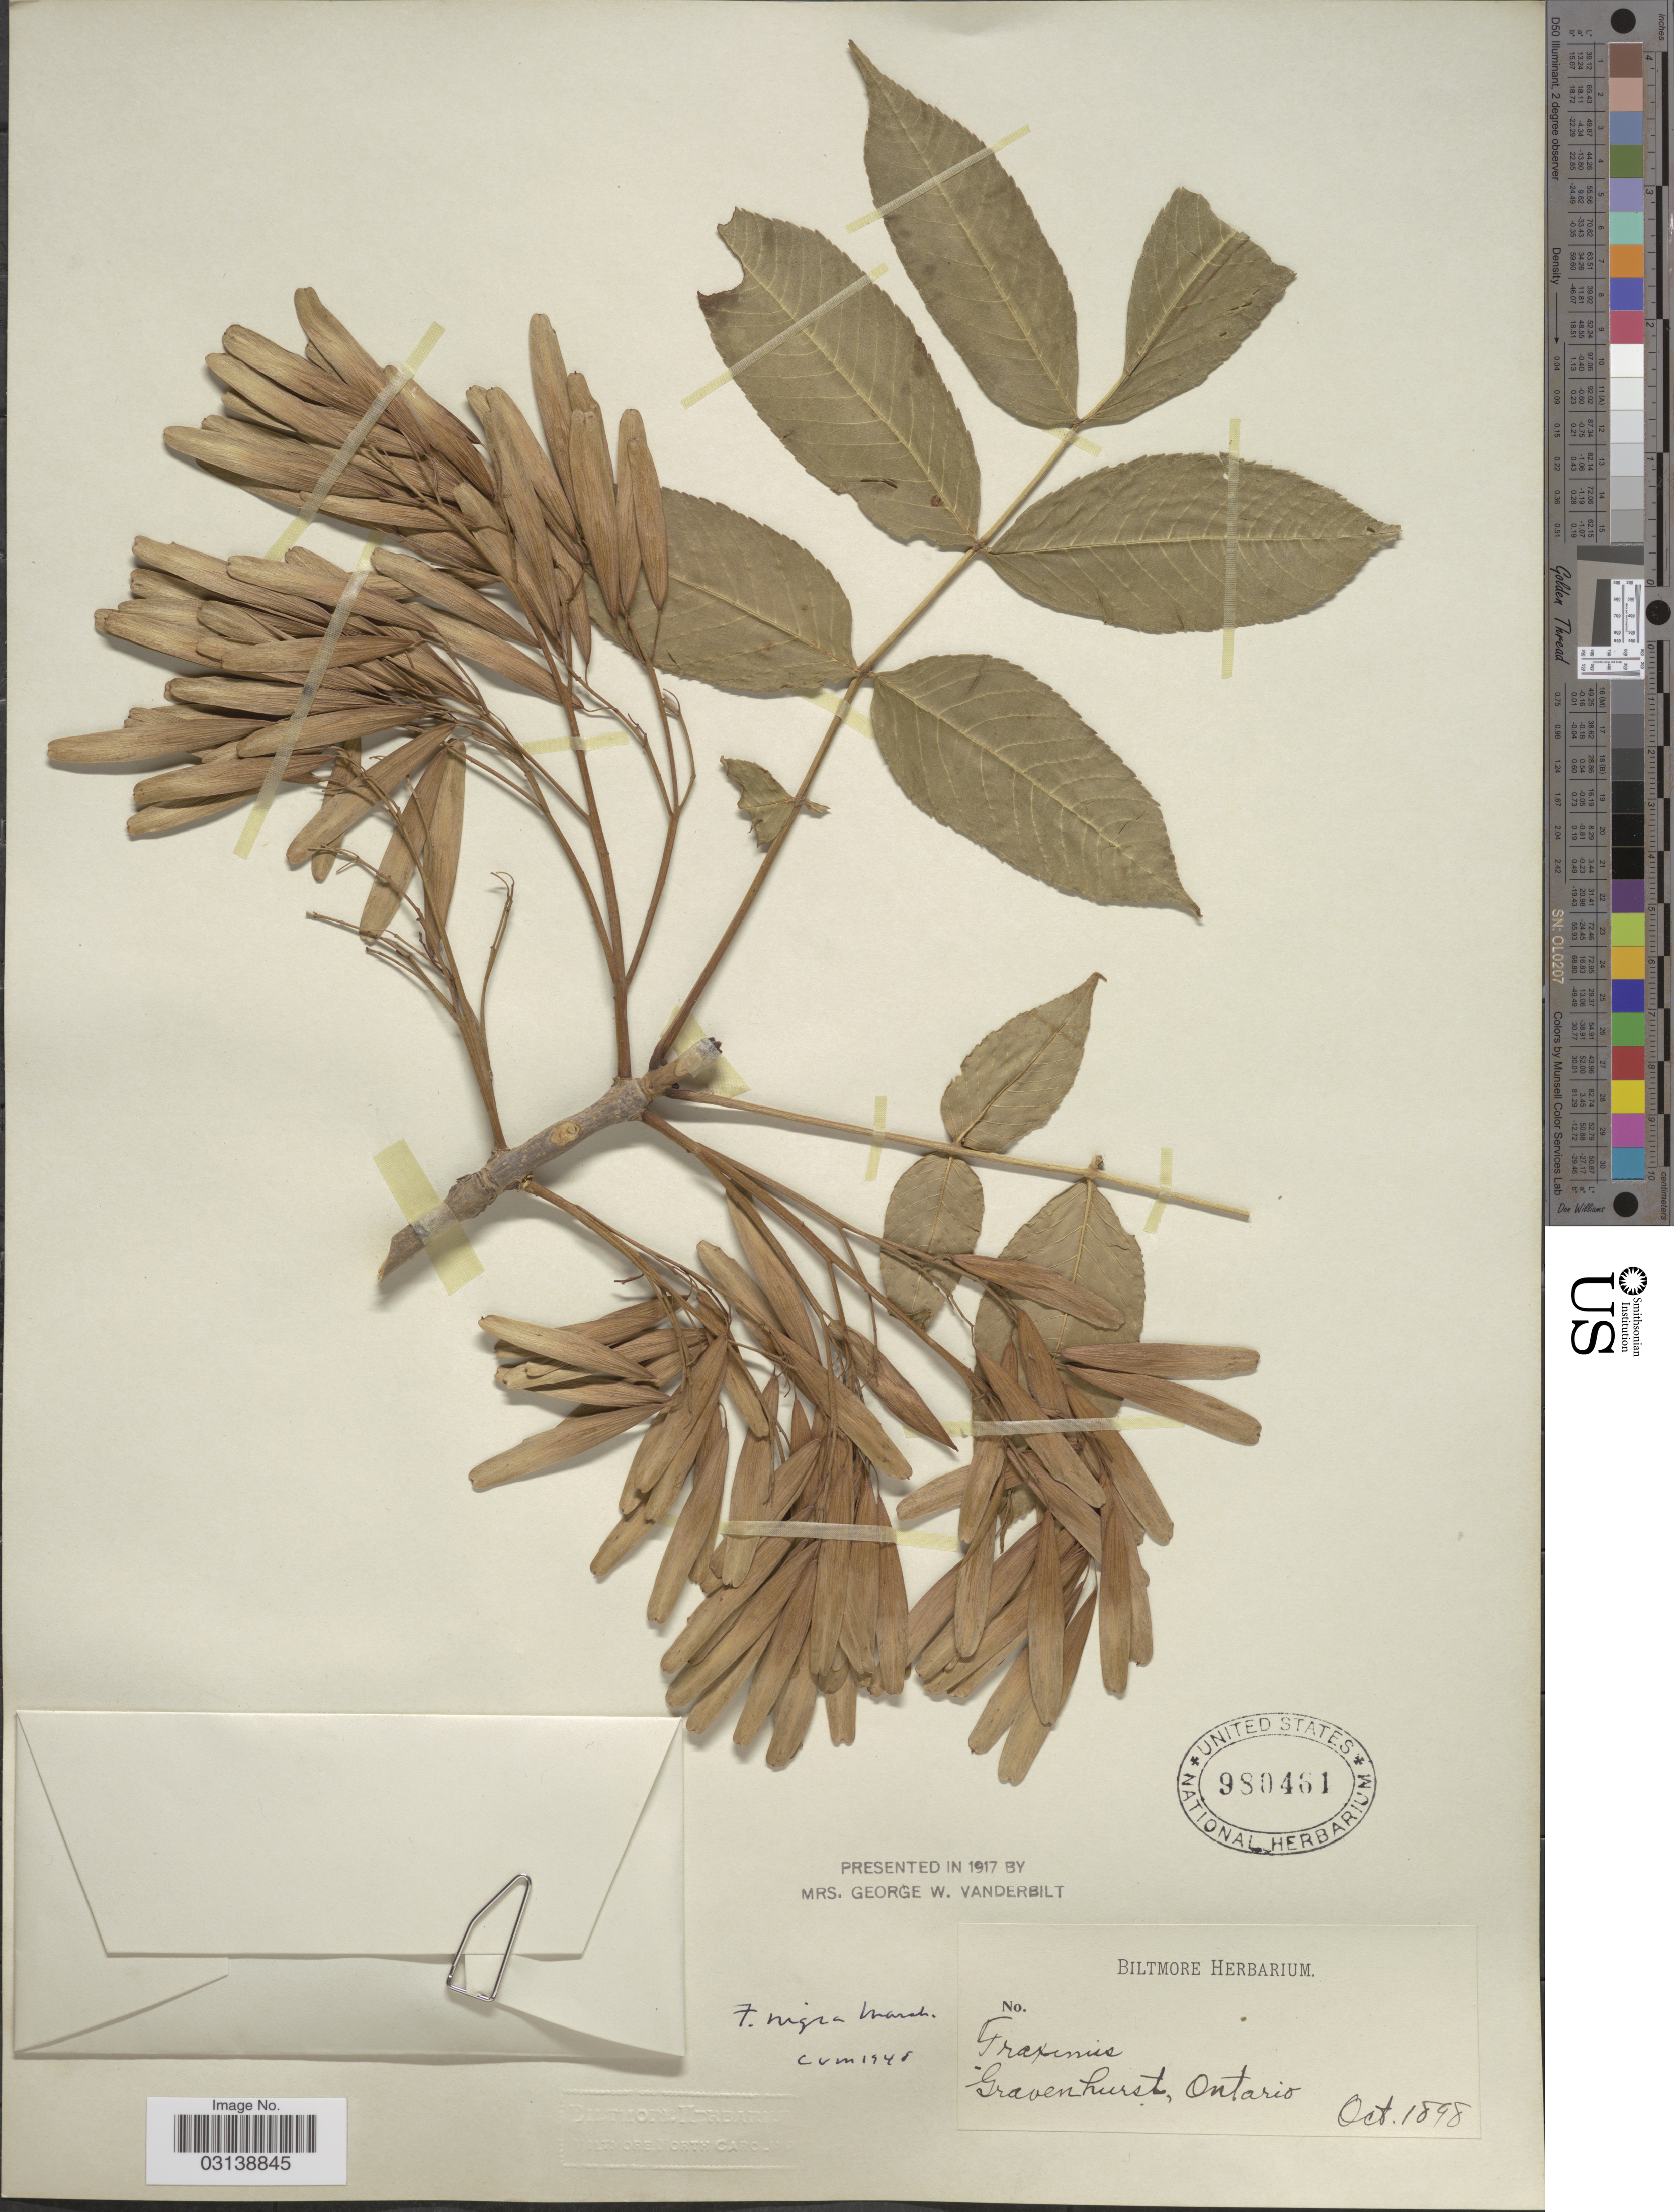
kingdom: Plantae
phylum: Tracheophyta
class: Magnoliopsida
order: Lamiales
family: Oleaceae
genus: Fraxinus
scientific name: Fraxinus nigra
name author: Marshall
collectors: ex herb. Biltmore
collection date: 1898-10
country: Canada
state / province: Ontario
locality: Gravenhurst.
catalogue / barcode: US 980461